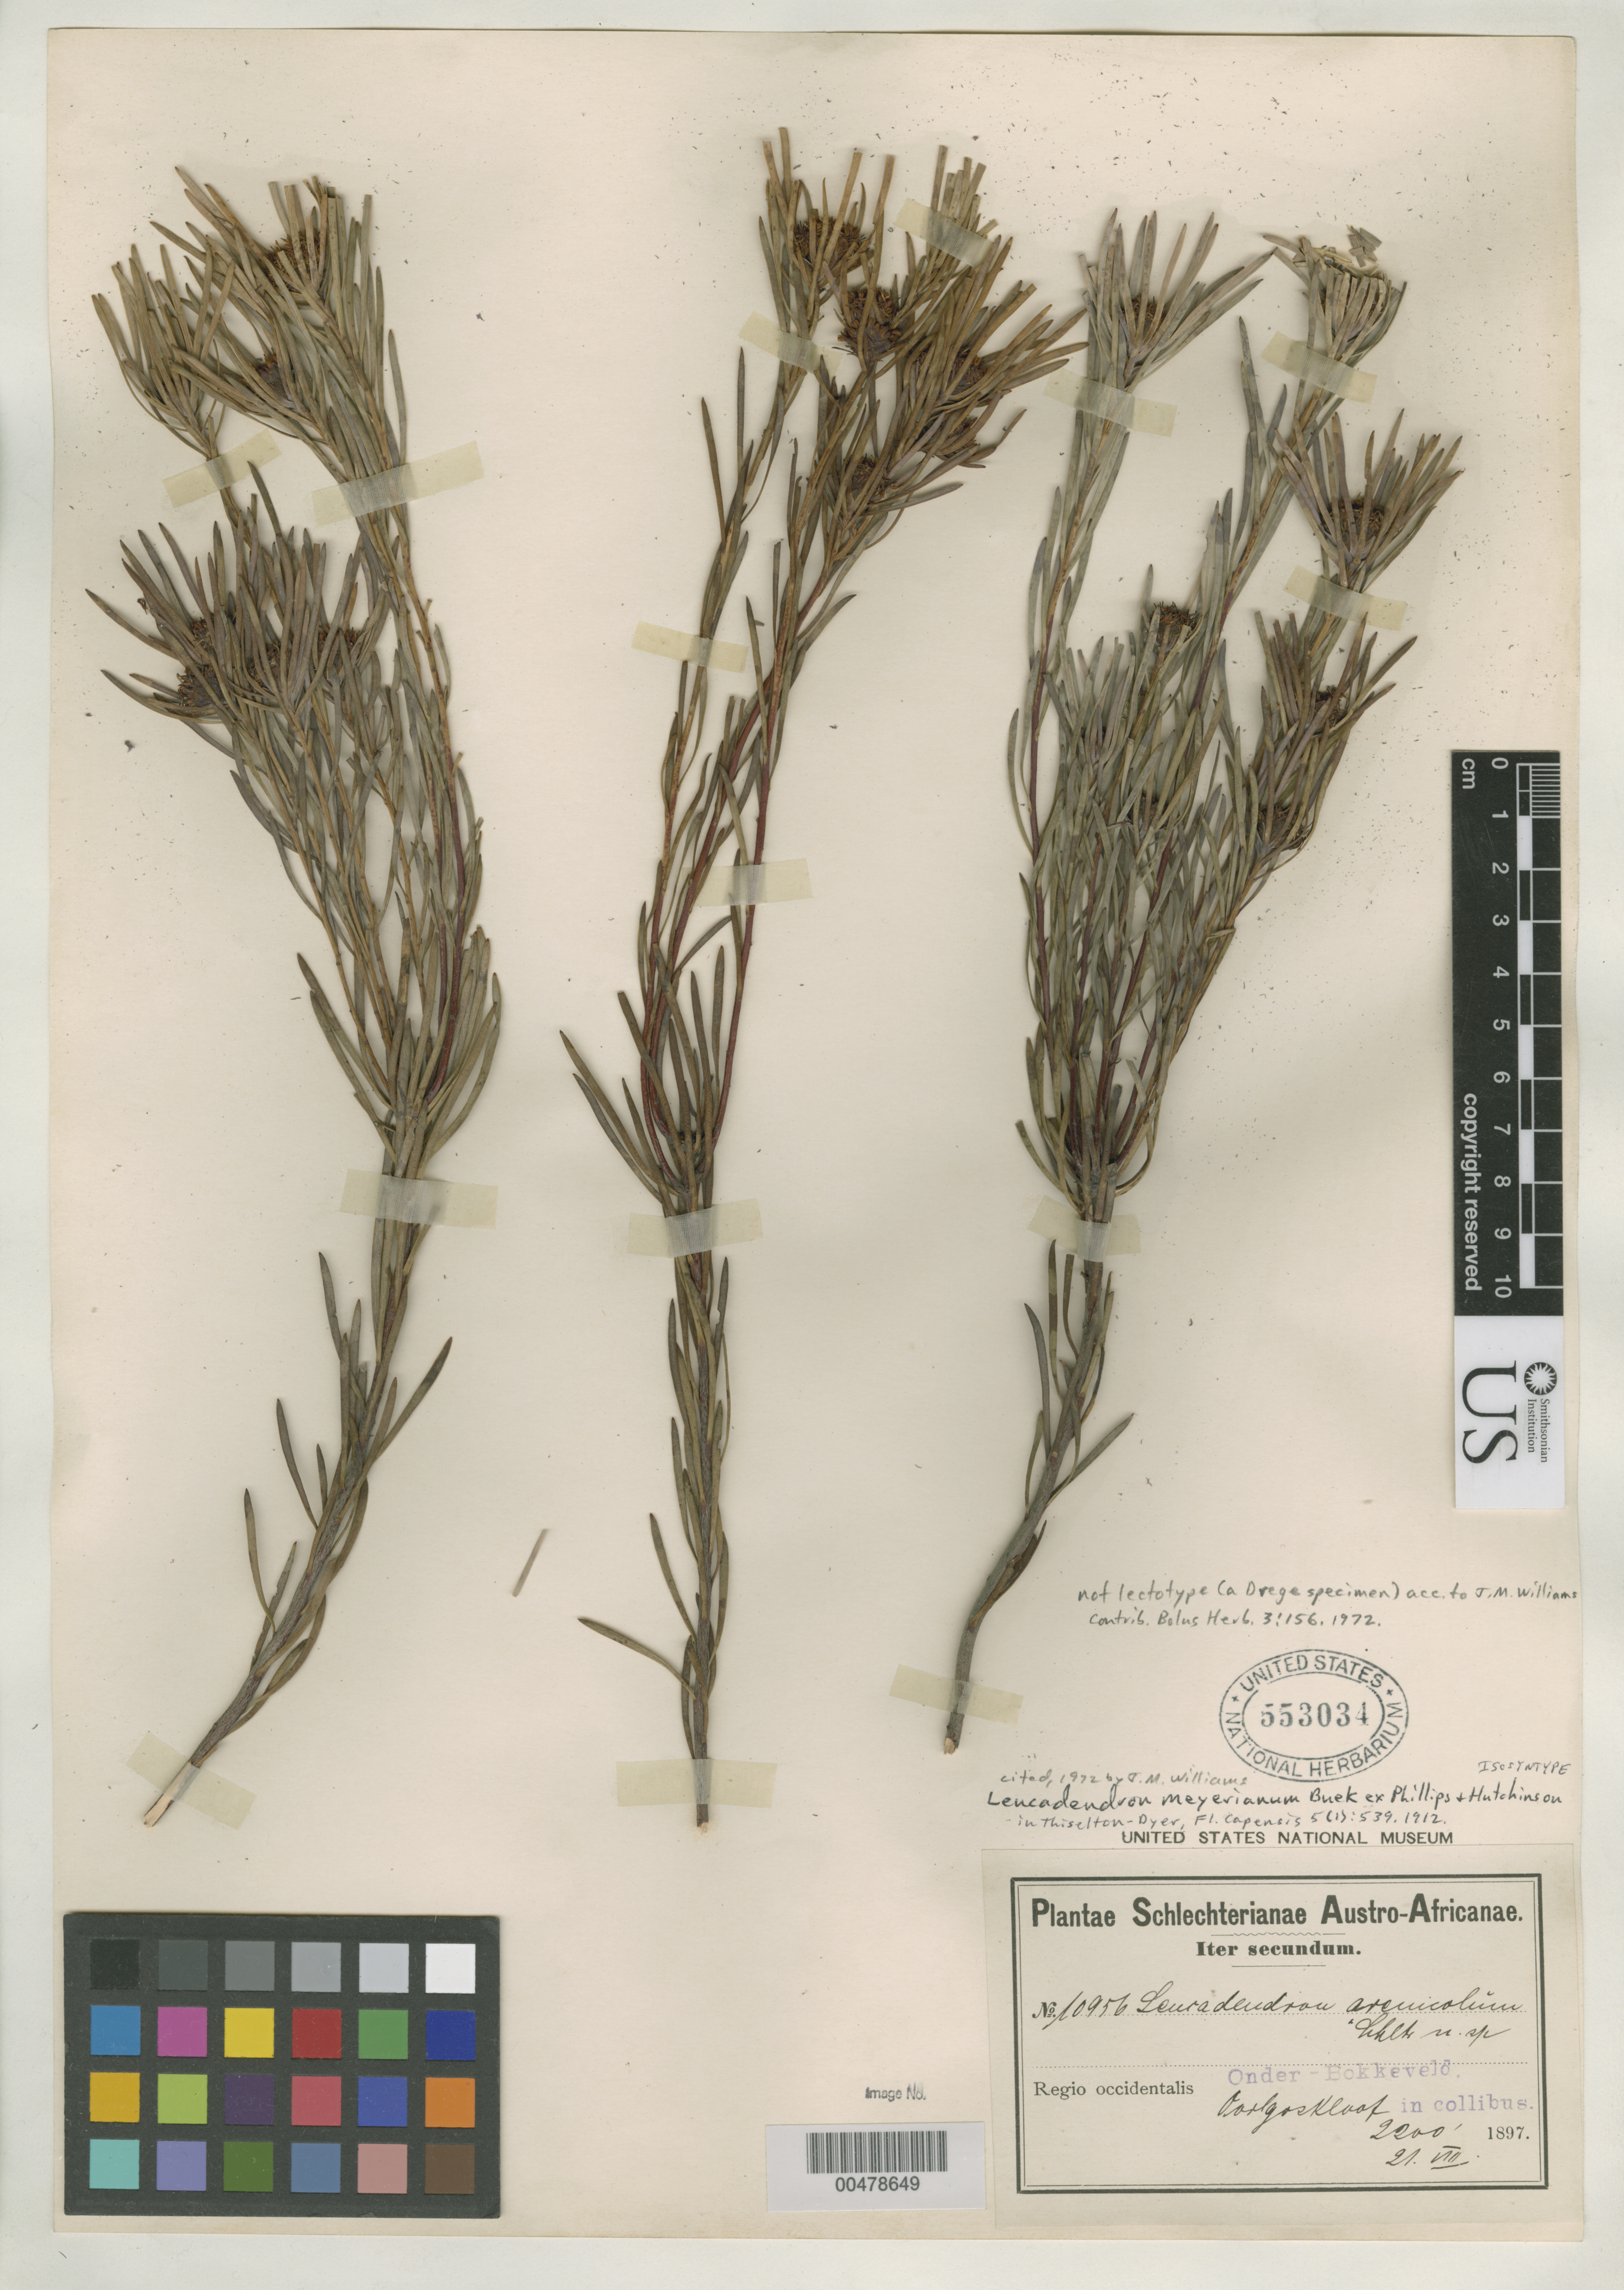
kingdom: Plantae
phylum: Tracheophyta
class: Magnoliopsida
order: Proteales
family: Proteaceae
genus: Leucadendron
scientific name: Leucadendron meyerianum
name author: Buek ex Phillipps & Hutch. in Dyer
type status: Isosyntype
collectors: F. R. R. Schlechter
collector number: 10956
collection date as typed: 21 Aug 1897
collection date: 1897-08-21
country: South Africa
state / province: Northern Cape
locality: Onder-bokkeveld, Oorlgos Kloof.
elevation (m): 671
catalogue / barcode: US 553034